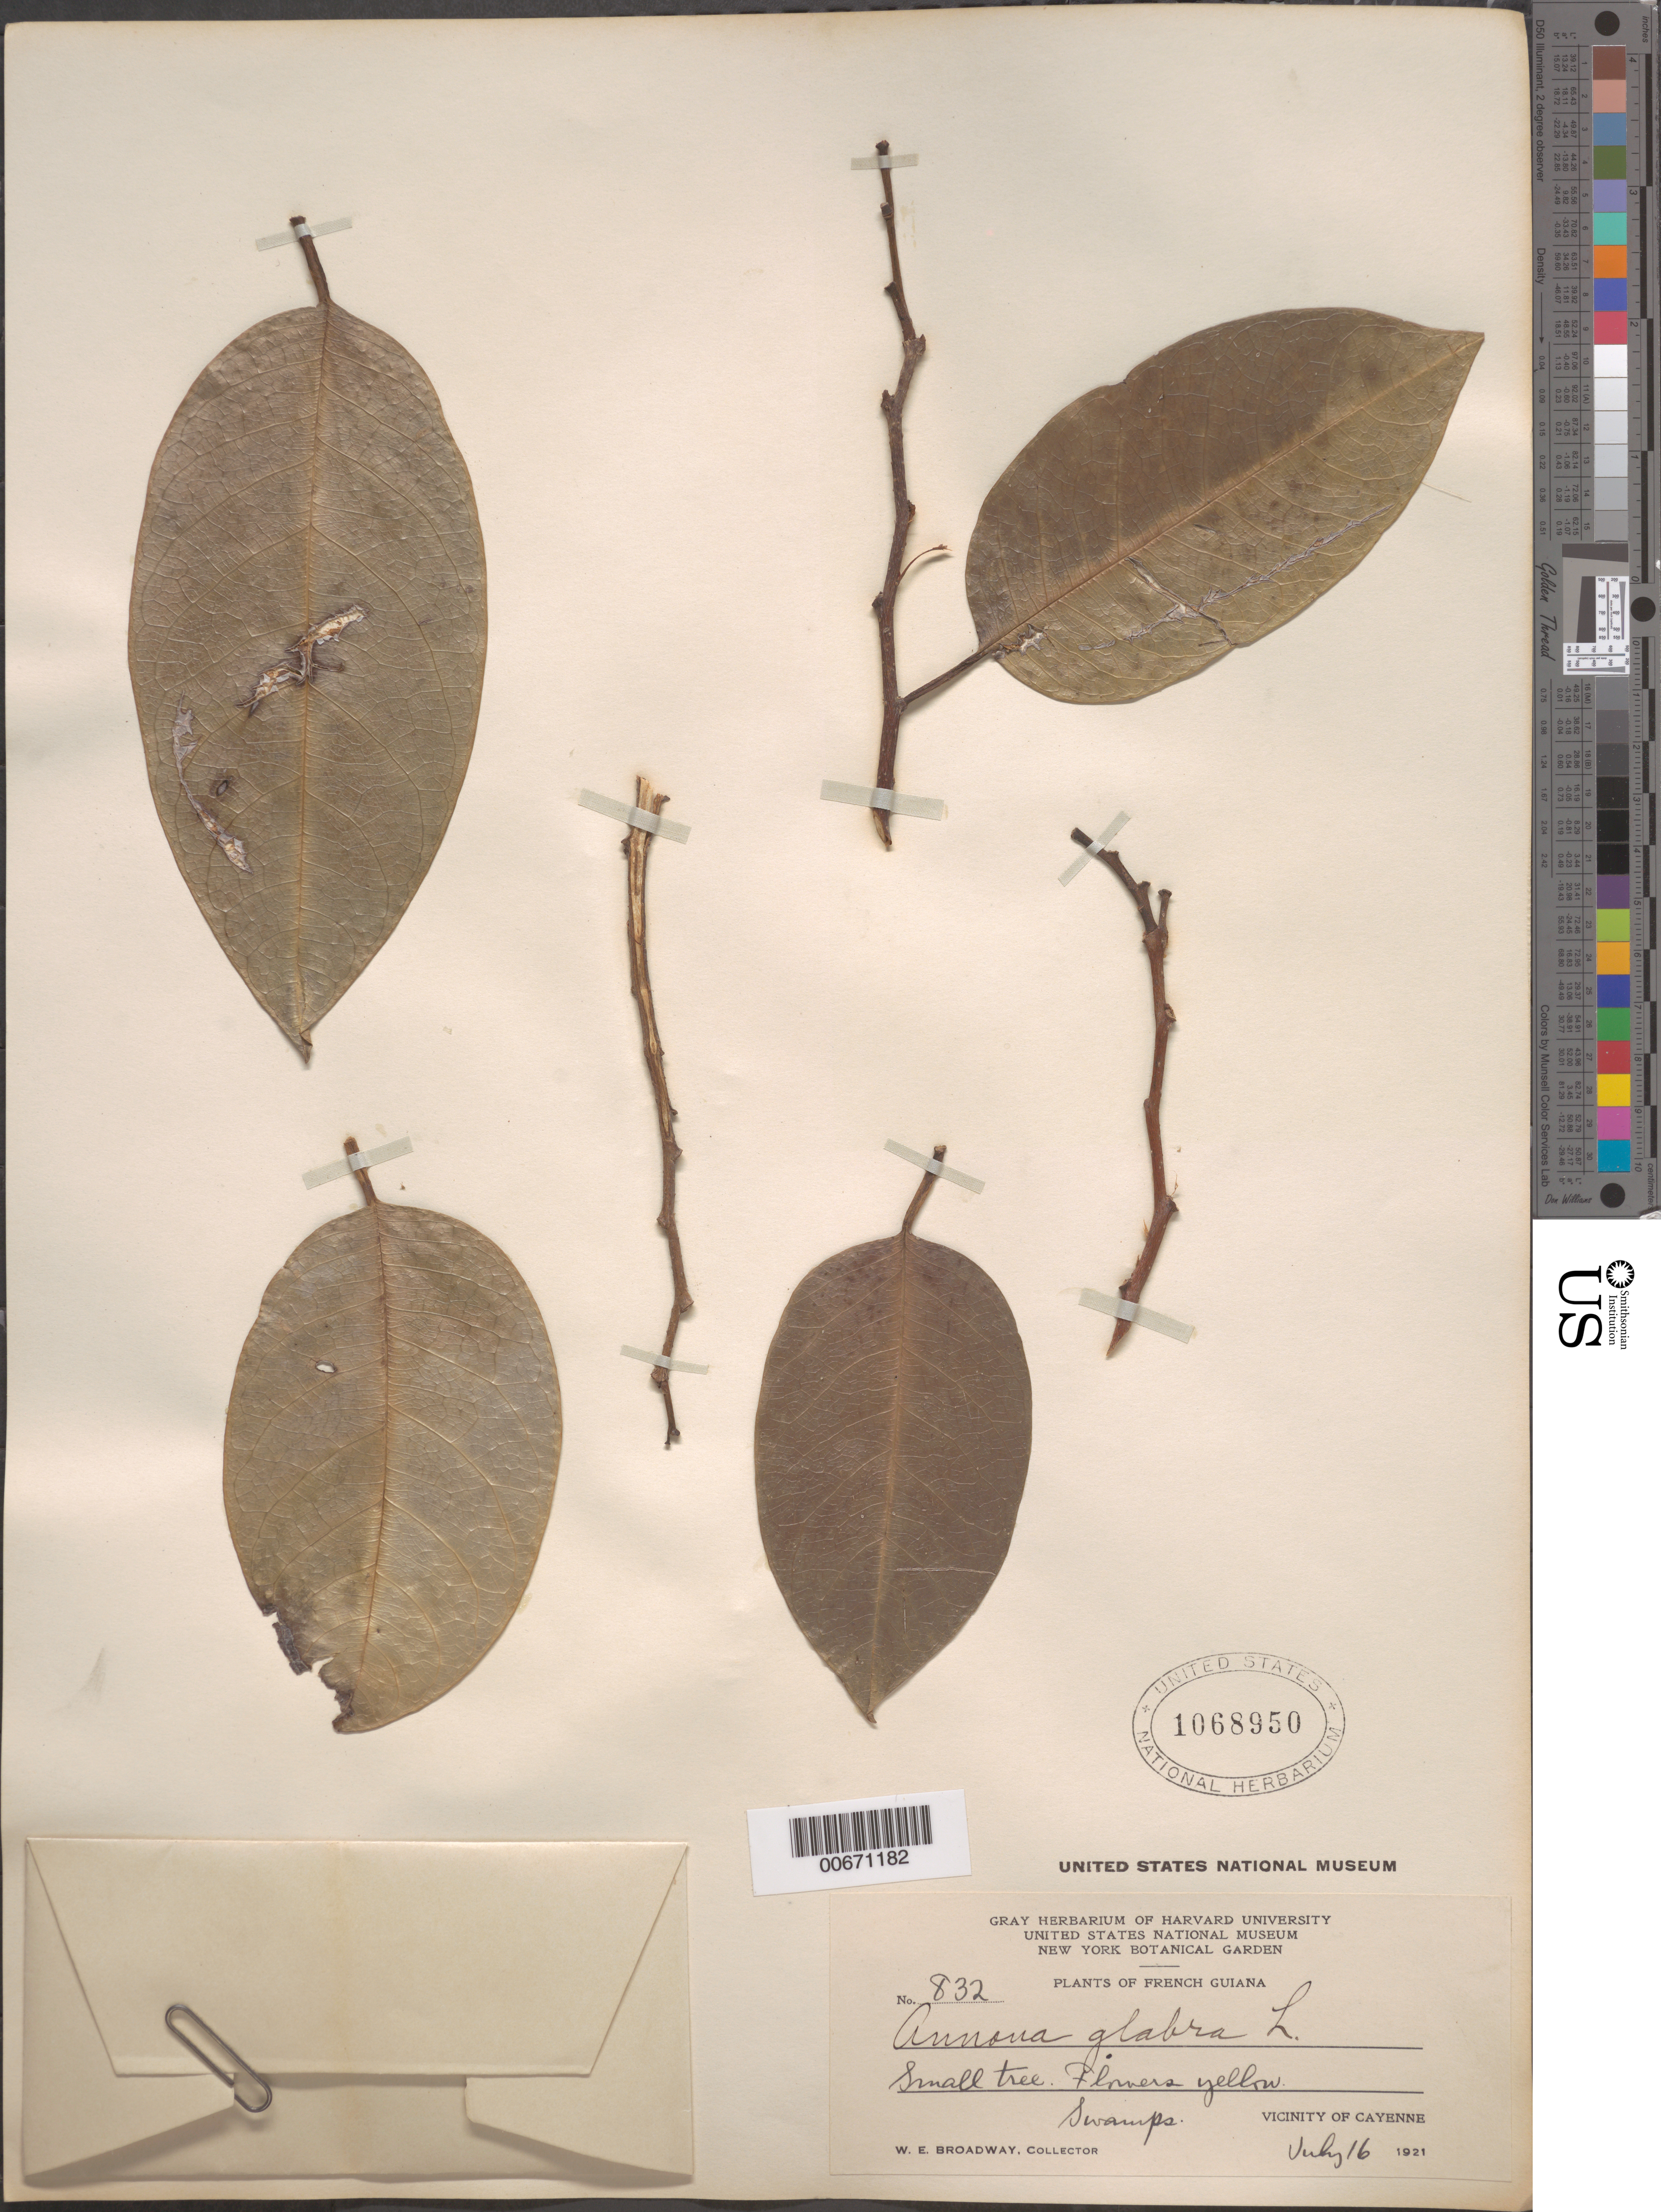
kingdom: Plantae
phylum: Tracheophyta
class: Magnoliopsida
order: Magnoliales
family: Annonaceae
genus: Annona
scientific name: Annona glabra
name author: L.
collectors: W. E. Broadway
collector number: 832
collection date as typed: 16-Jul-21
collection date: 1921-07-16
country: French Guiana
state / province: Cayenne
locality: Cayenne, vic.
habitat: Swamps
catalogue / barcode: US 1068950